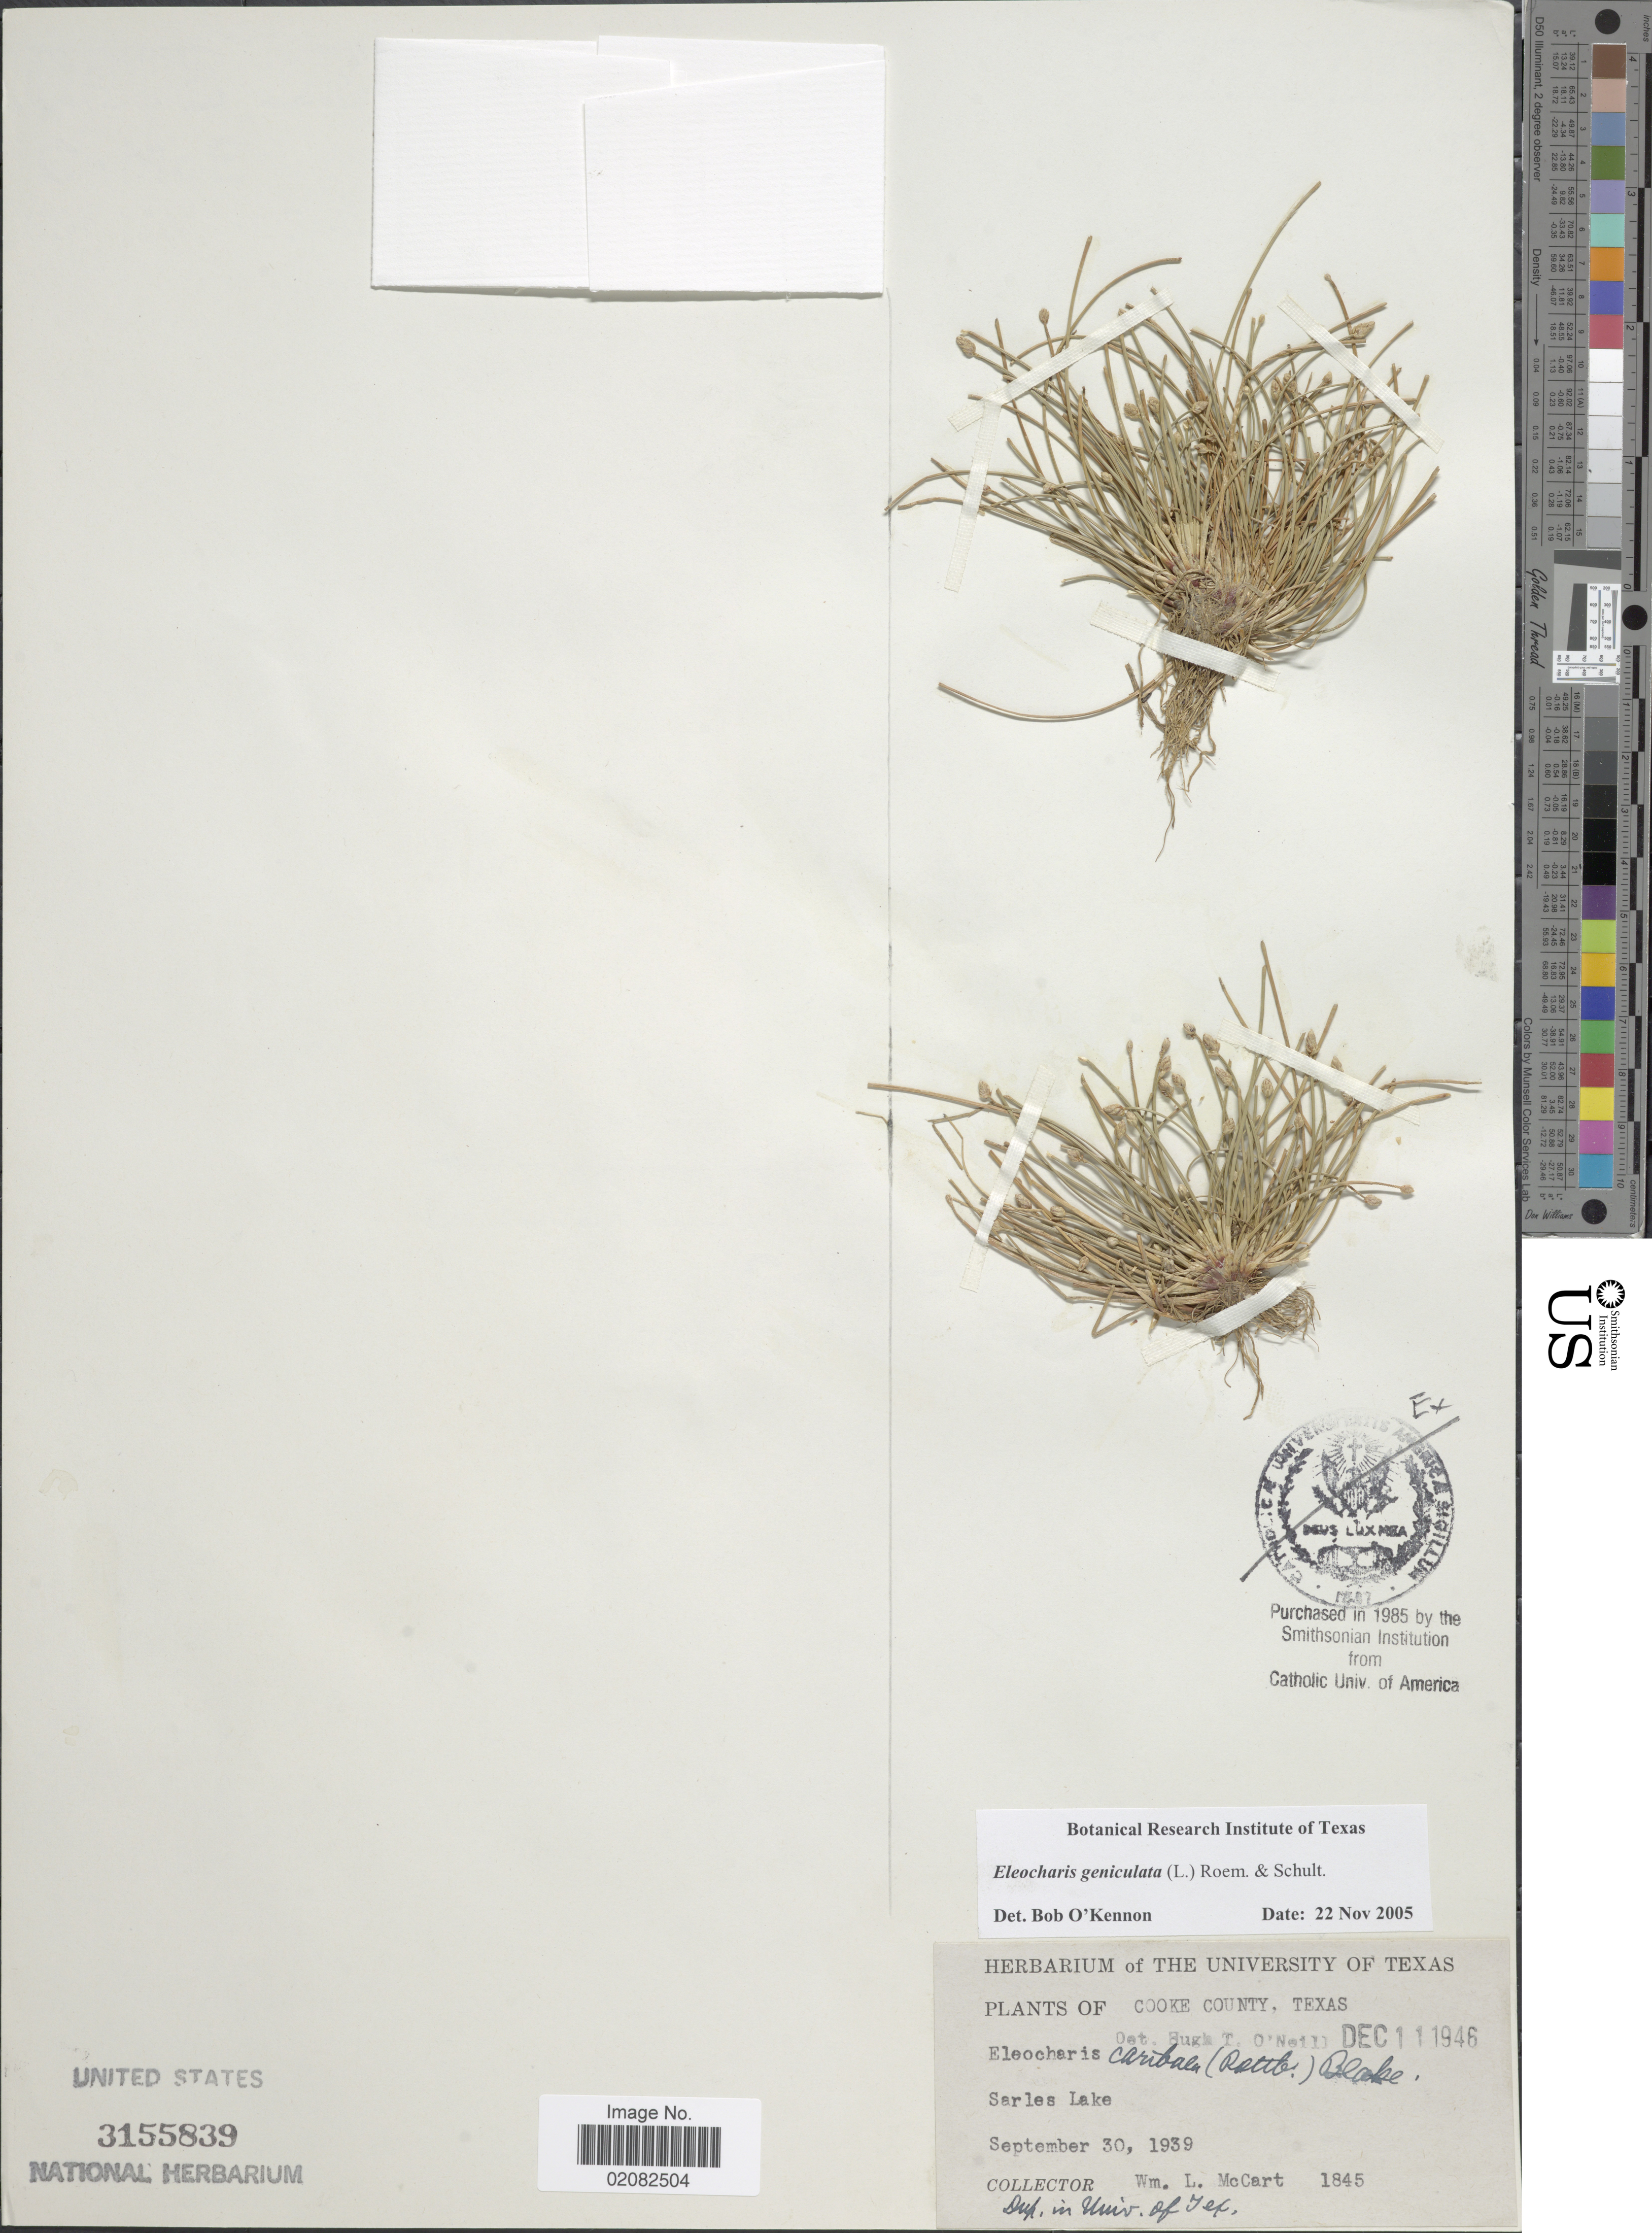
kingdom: Plantae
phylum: Tracheophyta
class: Liliopsida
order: Poales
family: Cyperaceae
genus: Eleocharis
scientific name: Eleocharis geniculata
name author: (L.) Roem. & Schult.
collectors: W. McCart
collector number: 1845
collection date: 1939-09-30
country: United States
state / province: Texas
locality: Cooke County, Sarles Lake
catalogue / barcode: US 3155839